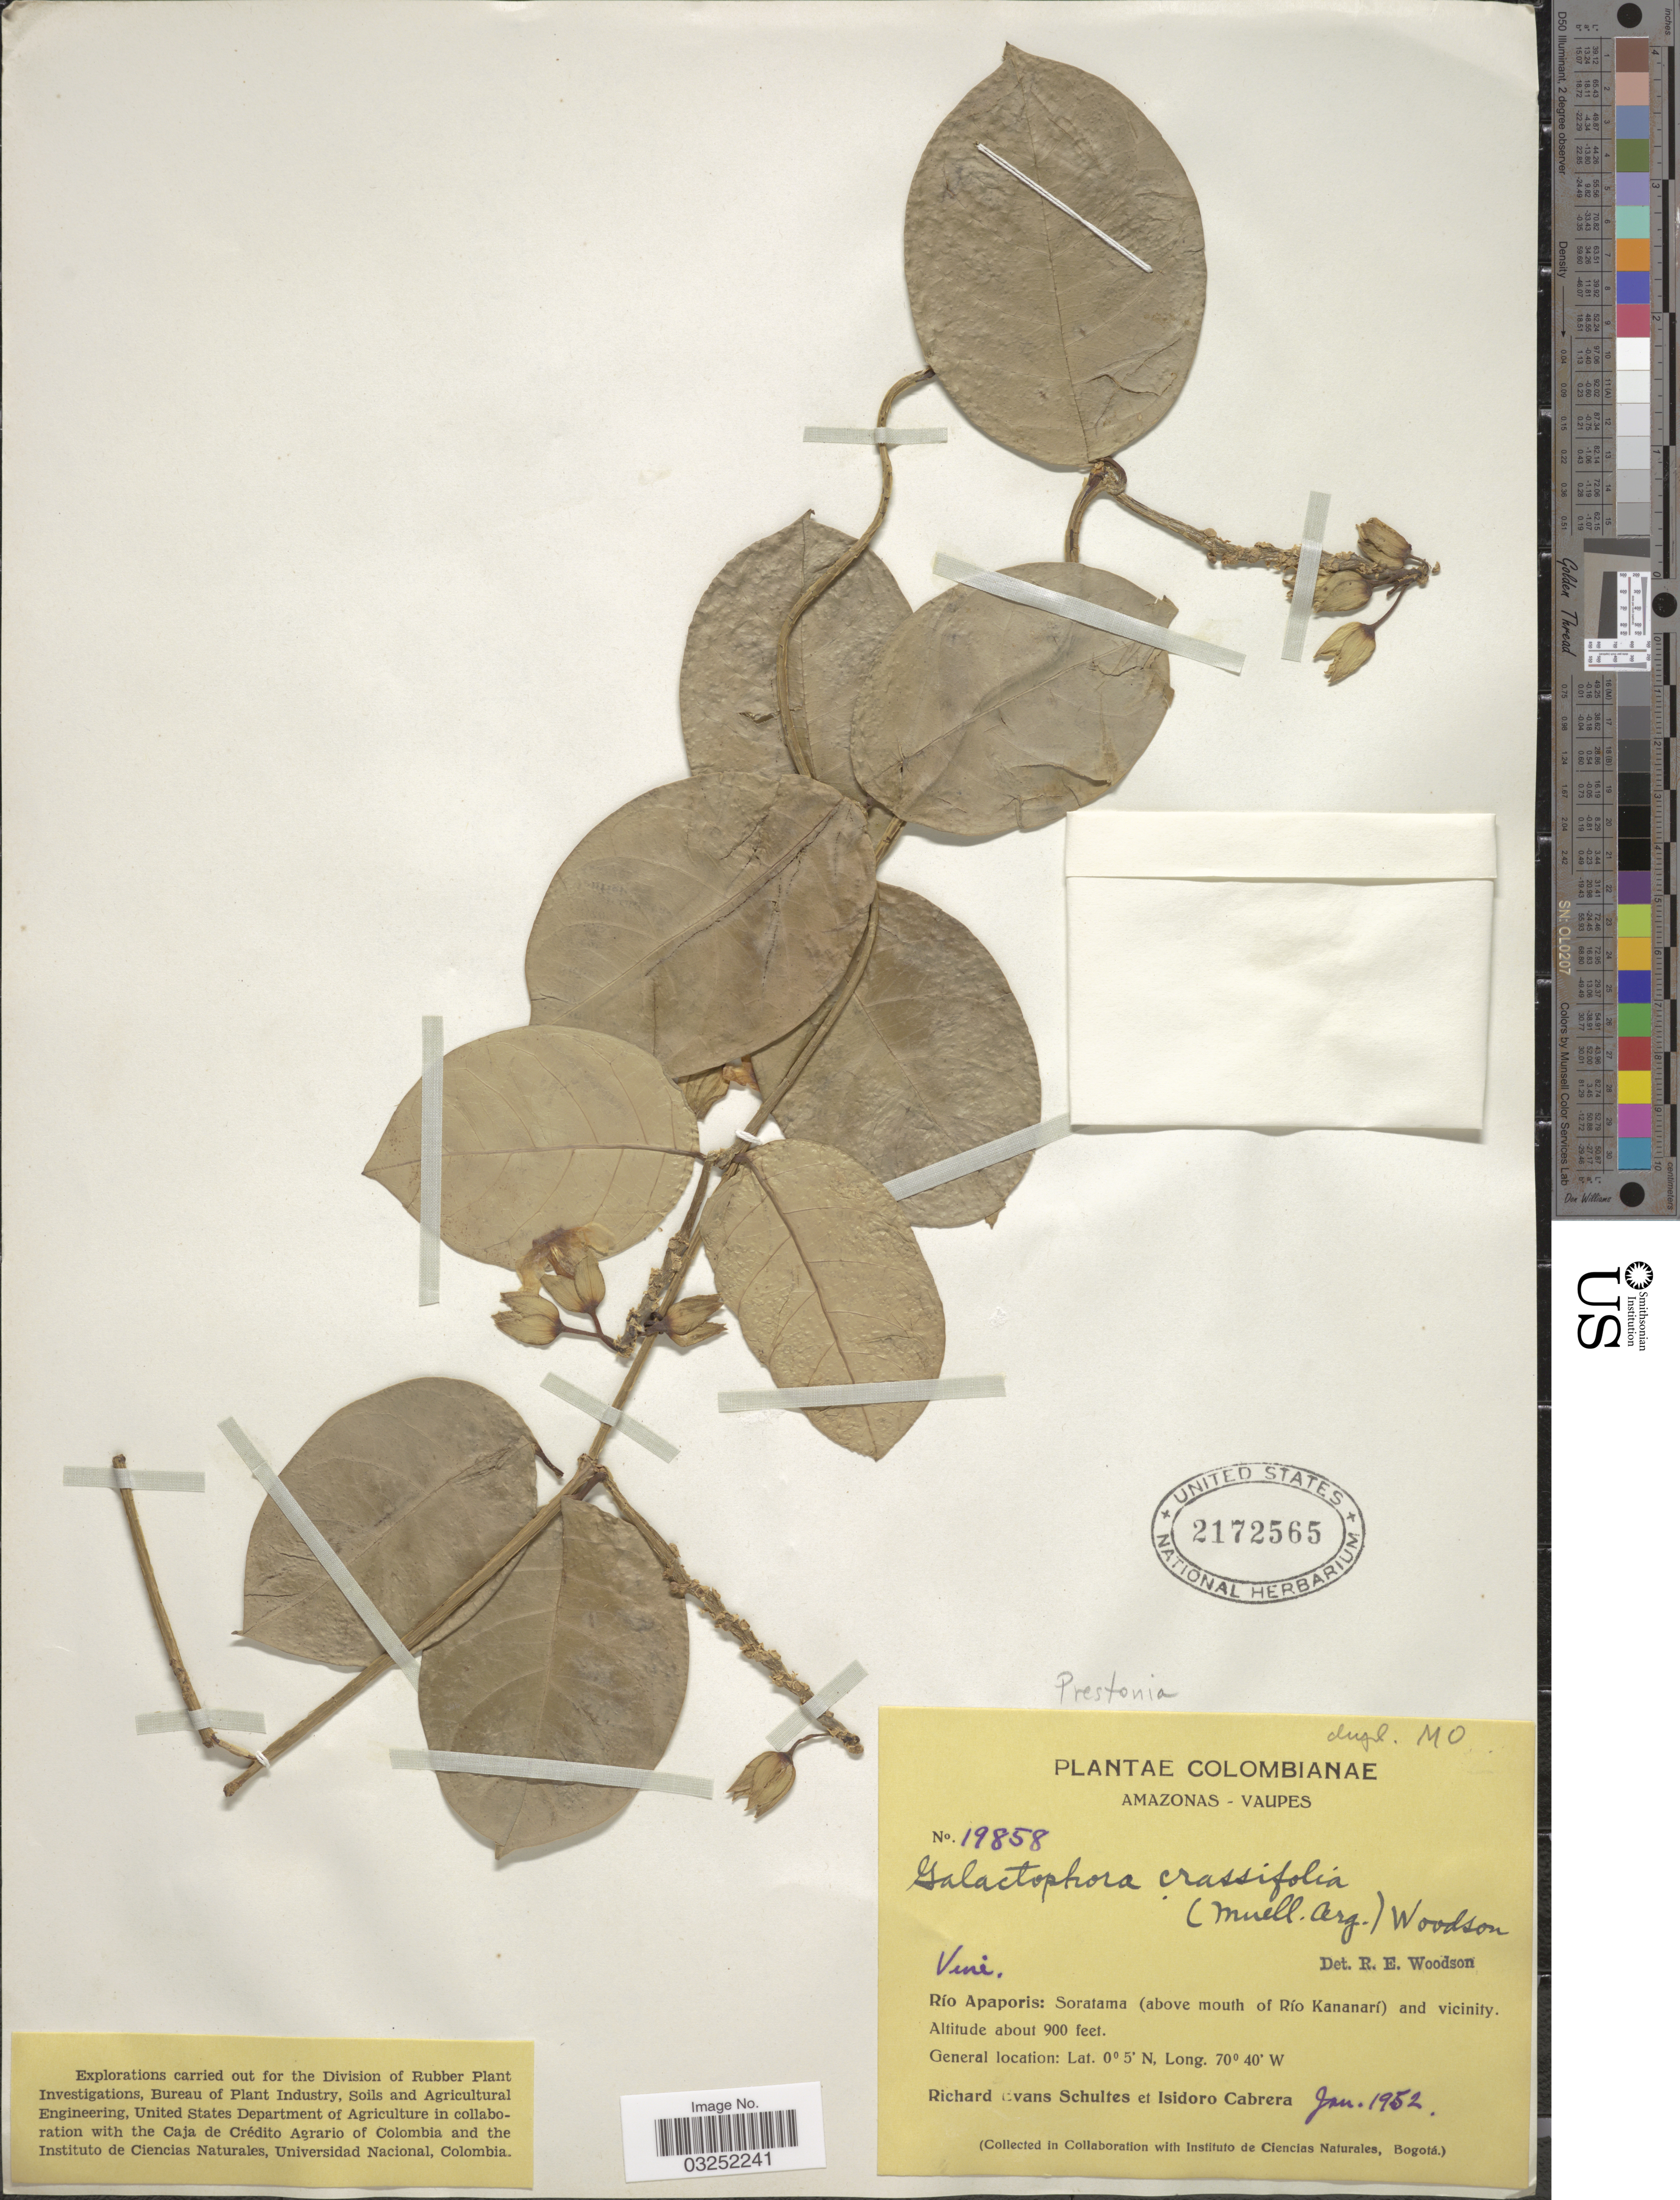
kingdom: Plantae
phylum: Tracheophyta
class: Magnoliopsida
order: Gentianales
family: Apocynaceae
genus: Prestonia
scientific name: Prestonia sp.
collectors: R. E. Schultes & I. Cabrera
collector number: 19858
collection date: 1952-01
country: Colombia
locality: Amazonas - Vaupes, Río Apaporis: Soratama (above mouth of Río Kananarí) and vicinity.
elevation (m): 274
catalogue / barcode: US 2172565